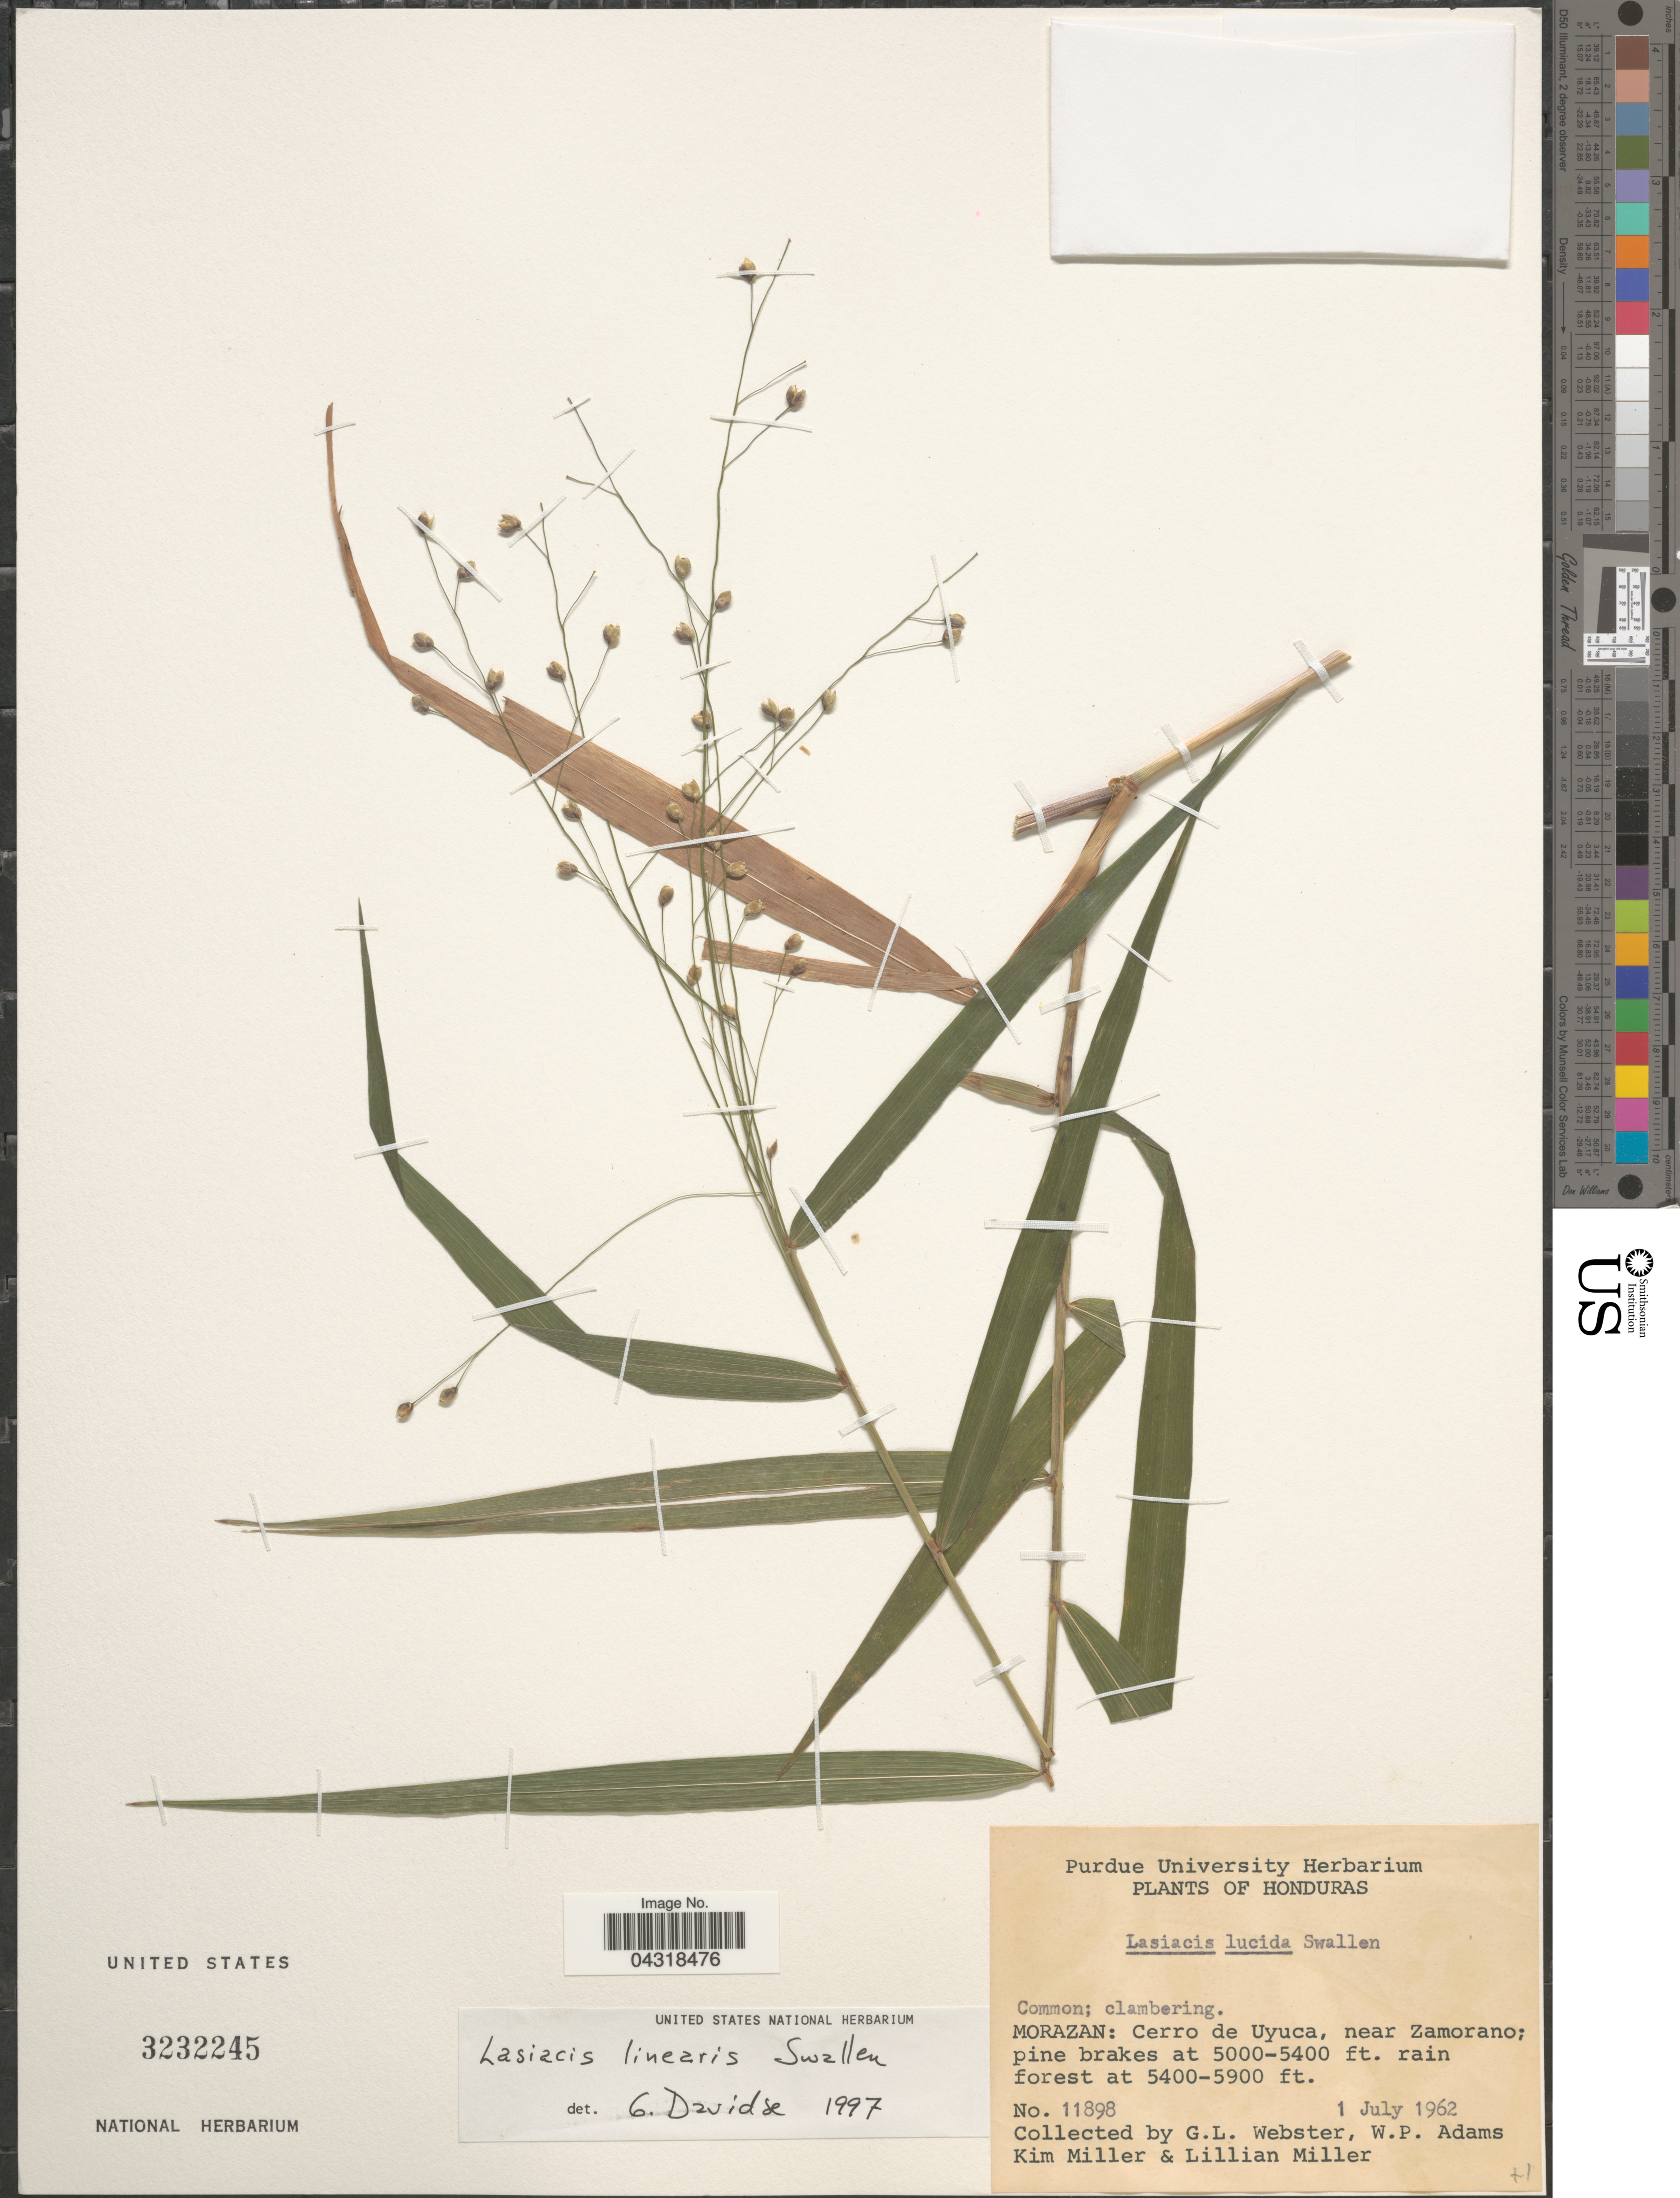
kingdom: Plantae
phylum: Tracheophyta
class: Liliopsida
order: Poales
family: Poaceae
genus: Lasiacis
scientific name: Lasiacis linearis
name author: Swallen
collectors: G. L. Webster, W. P. Adams, K. Miller & L. Miller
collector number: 11898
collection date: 1962-07-01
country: Honduras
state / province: Fco. Morazán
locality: Morazan: Cerro d eUyuca, near Zamorano.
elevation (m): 1524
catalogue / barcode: US 3232245